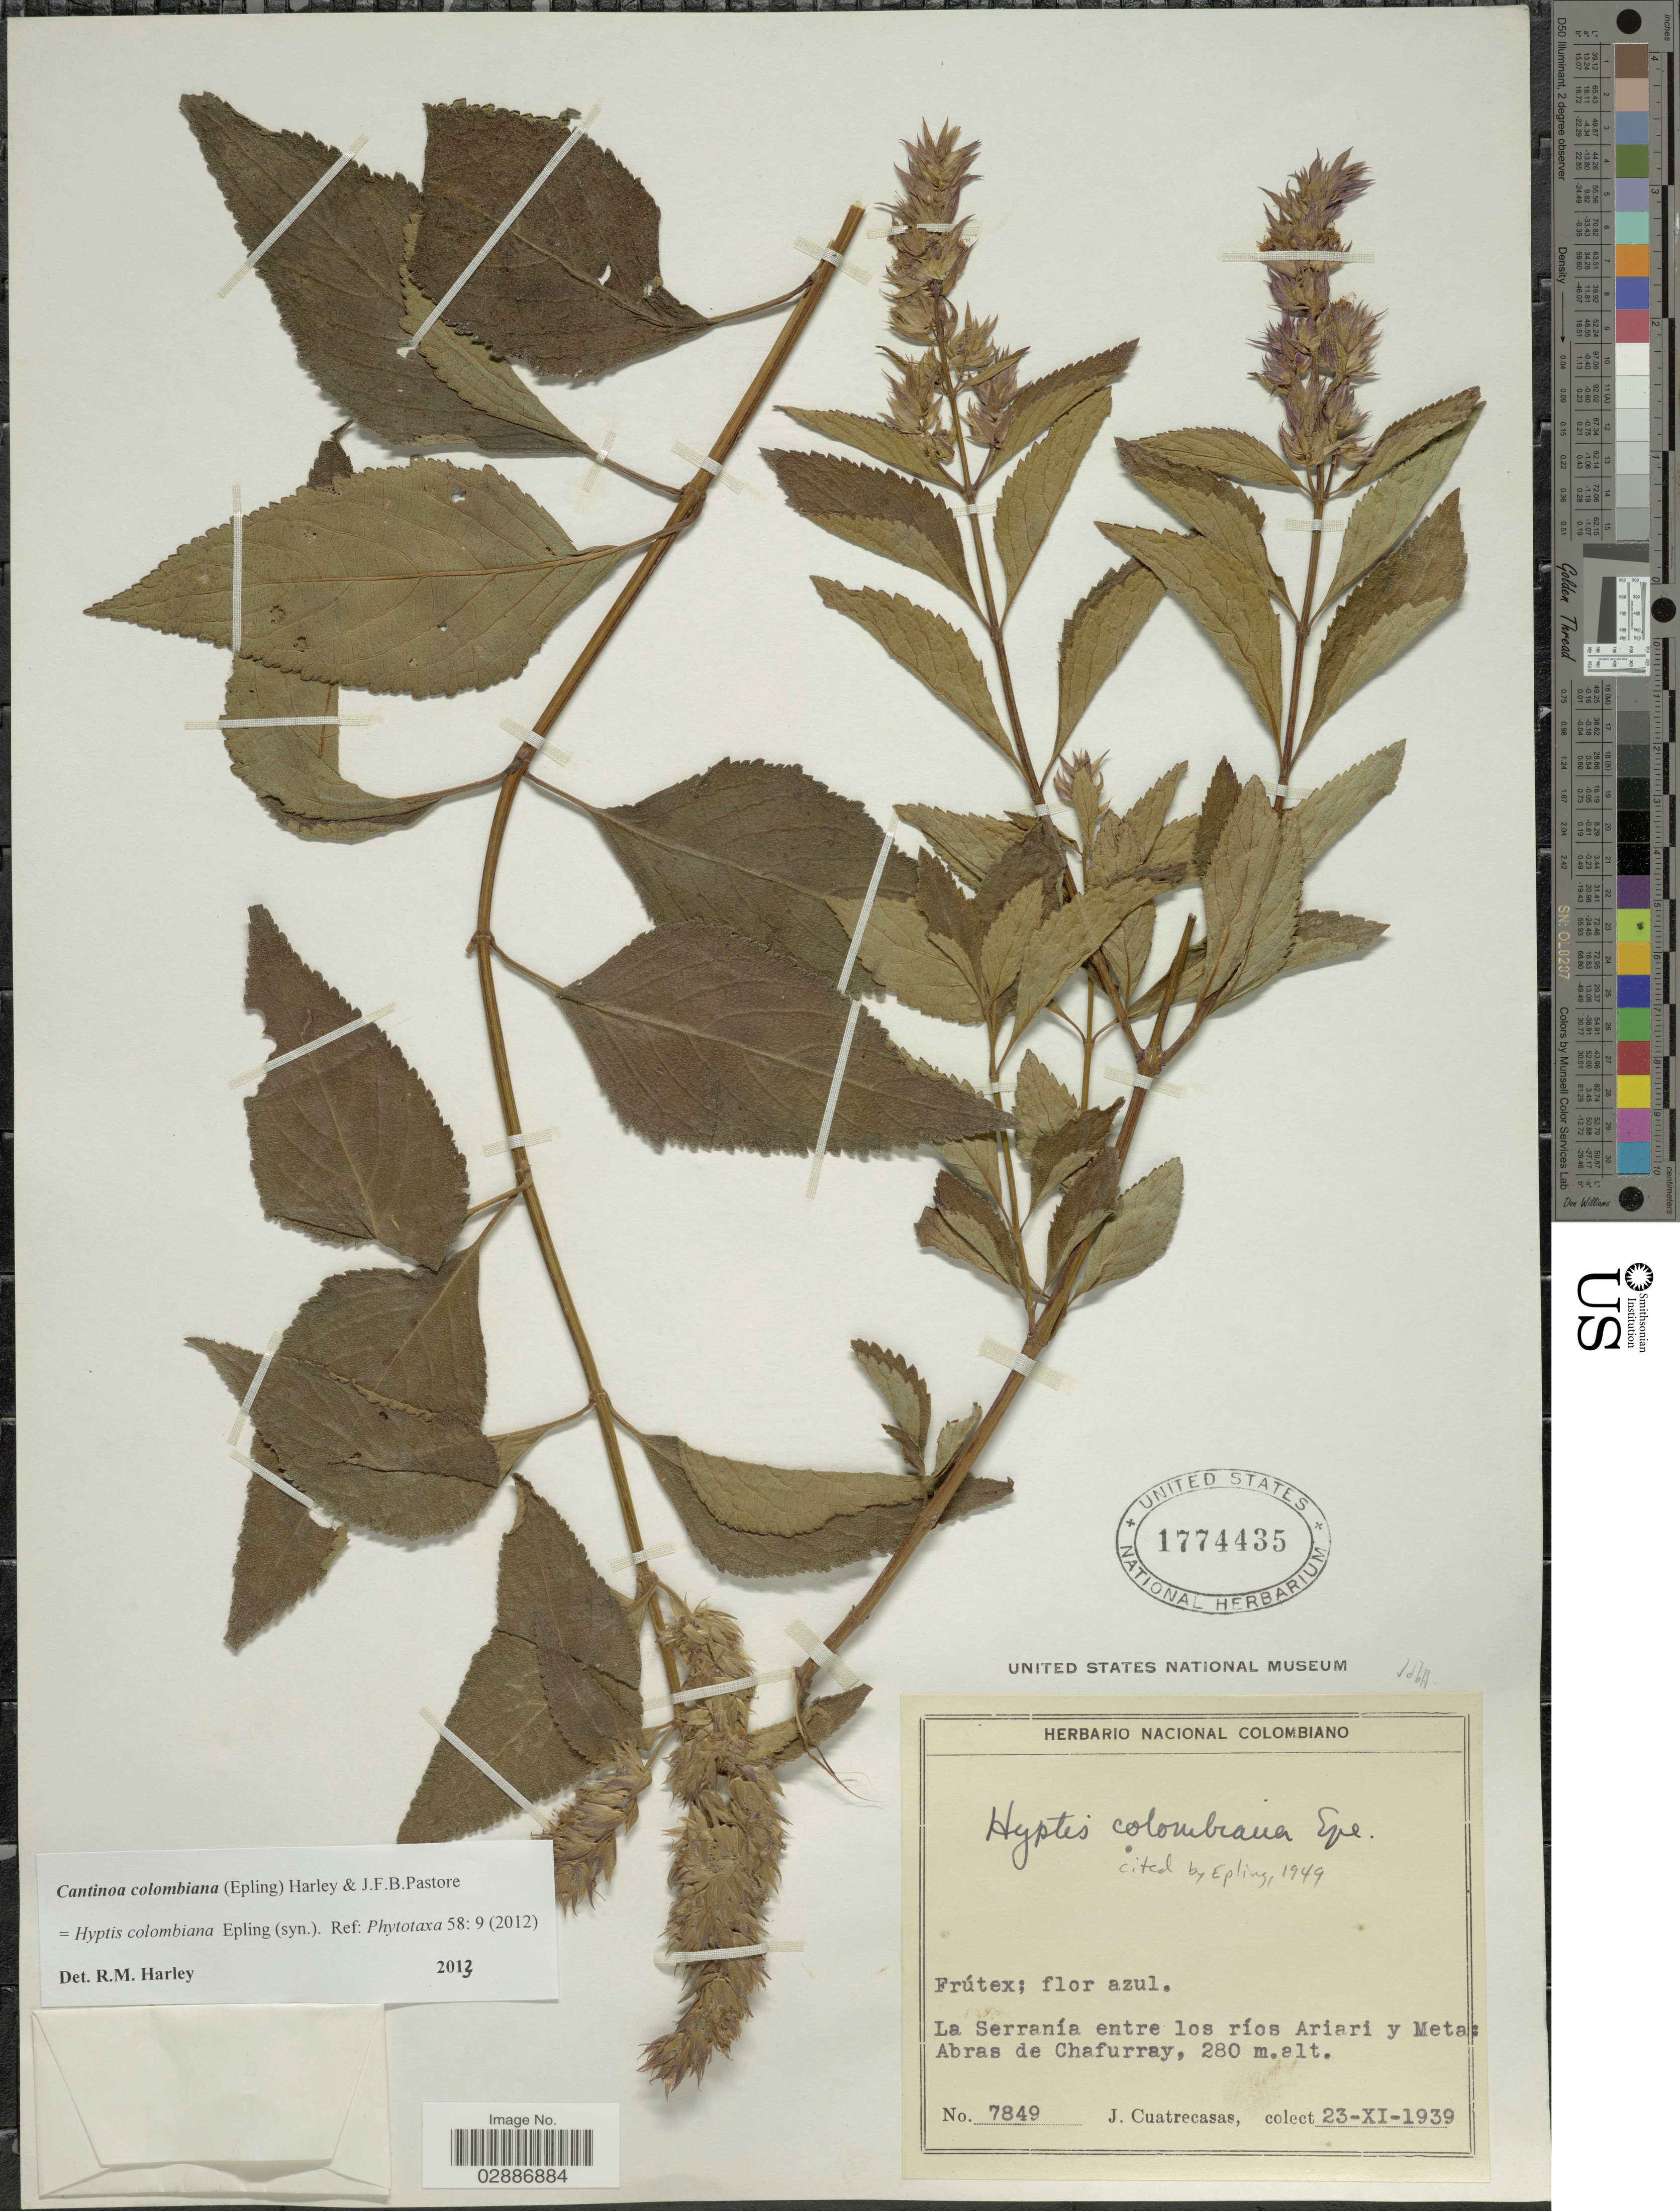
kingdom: Plantae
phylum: Tracheophyta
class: Magnoliopsida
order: Lamiales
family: Lamiaceae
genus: Cantinoa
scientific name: Cantinoa colombiana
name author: (Epling) Harley & J.F.B. Pastore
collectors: J. Cuatrecasas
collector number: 7849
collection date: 1939-11-23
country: Colombia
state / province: Meta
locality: La Serranía entre los ríos Ariari y Meta: Abras de Chafurray.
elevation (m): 280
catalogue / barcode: US 1774435